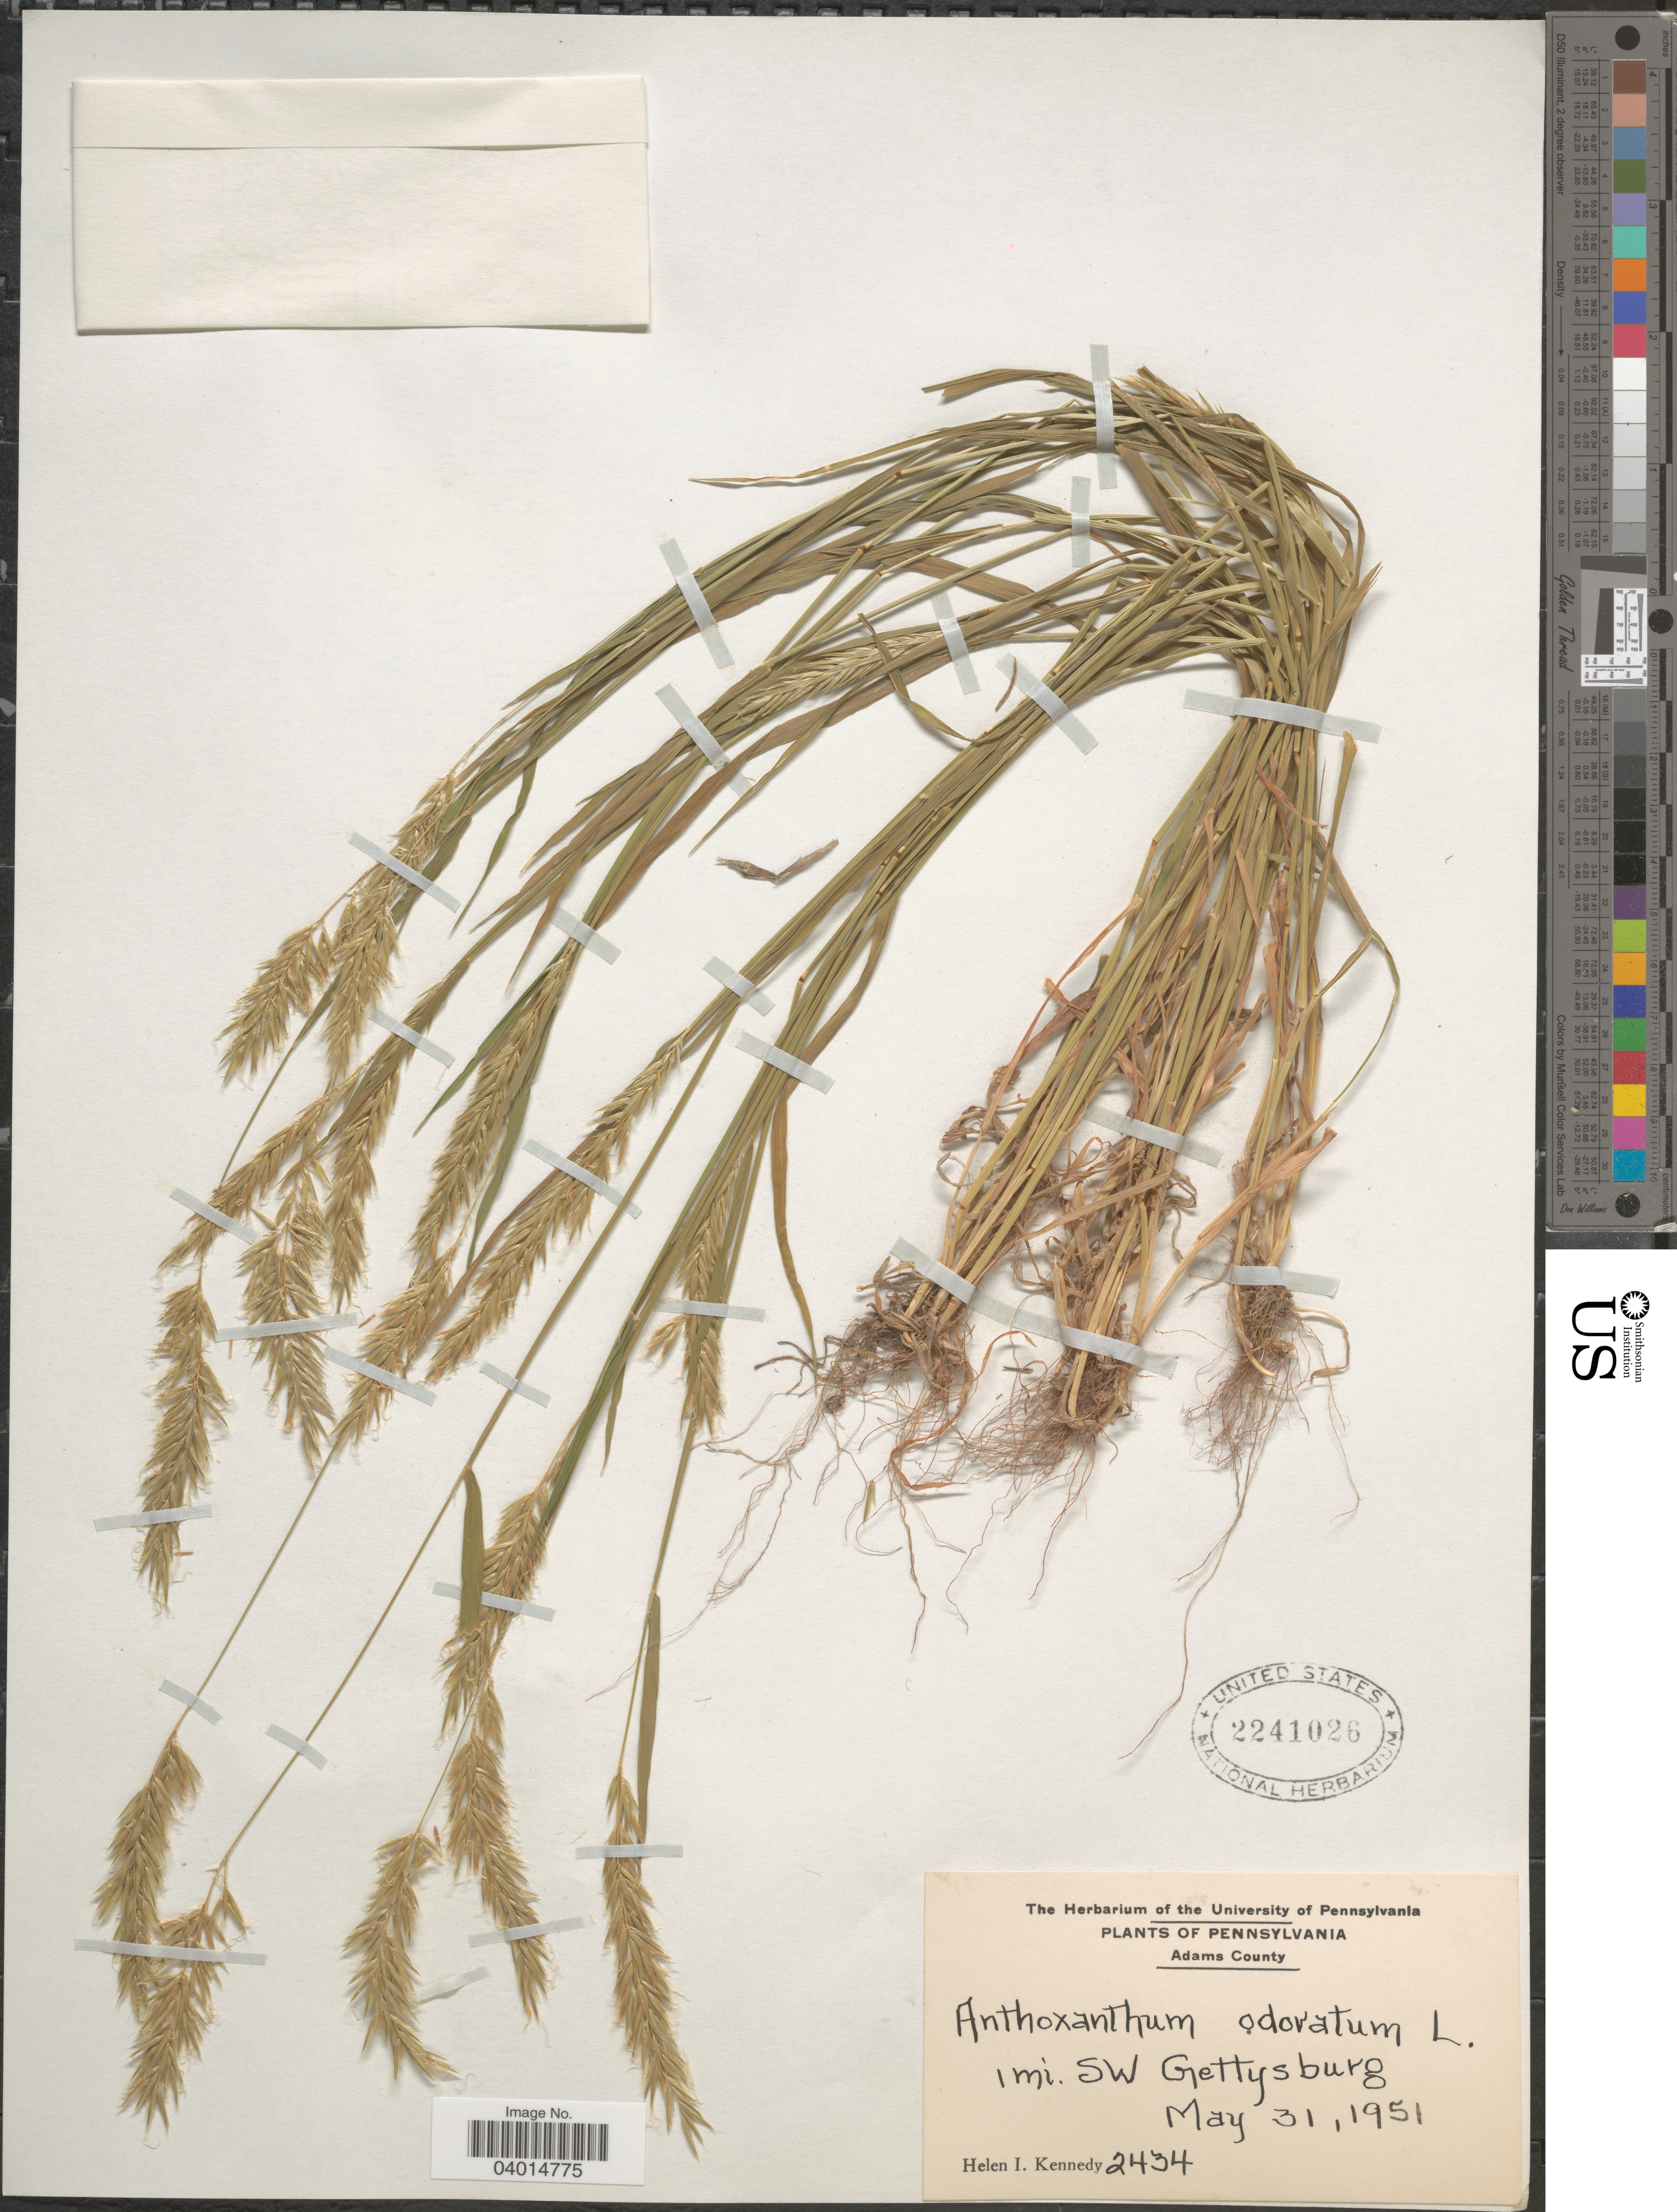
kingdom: Plantae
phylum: Tracheophyta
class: Liliopsida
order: Poales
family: Poaceae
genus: Anthoxanthum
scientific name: Anthoxanthum odoratum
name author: L.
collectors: H. Kennedy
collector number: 2434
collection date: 1951-05-31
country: United States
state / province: Pennsylvania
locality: Adams County. 1 mi. SW Gettysburg.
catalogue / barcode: US 2241026